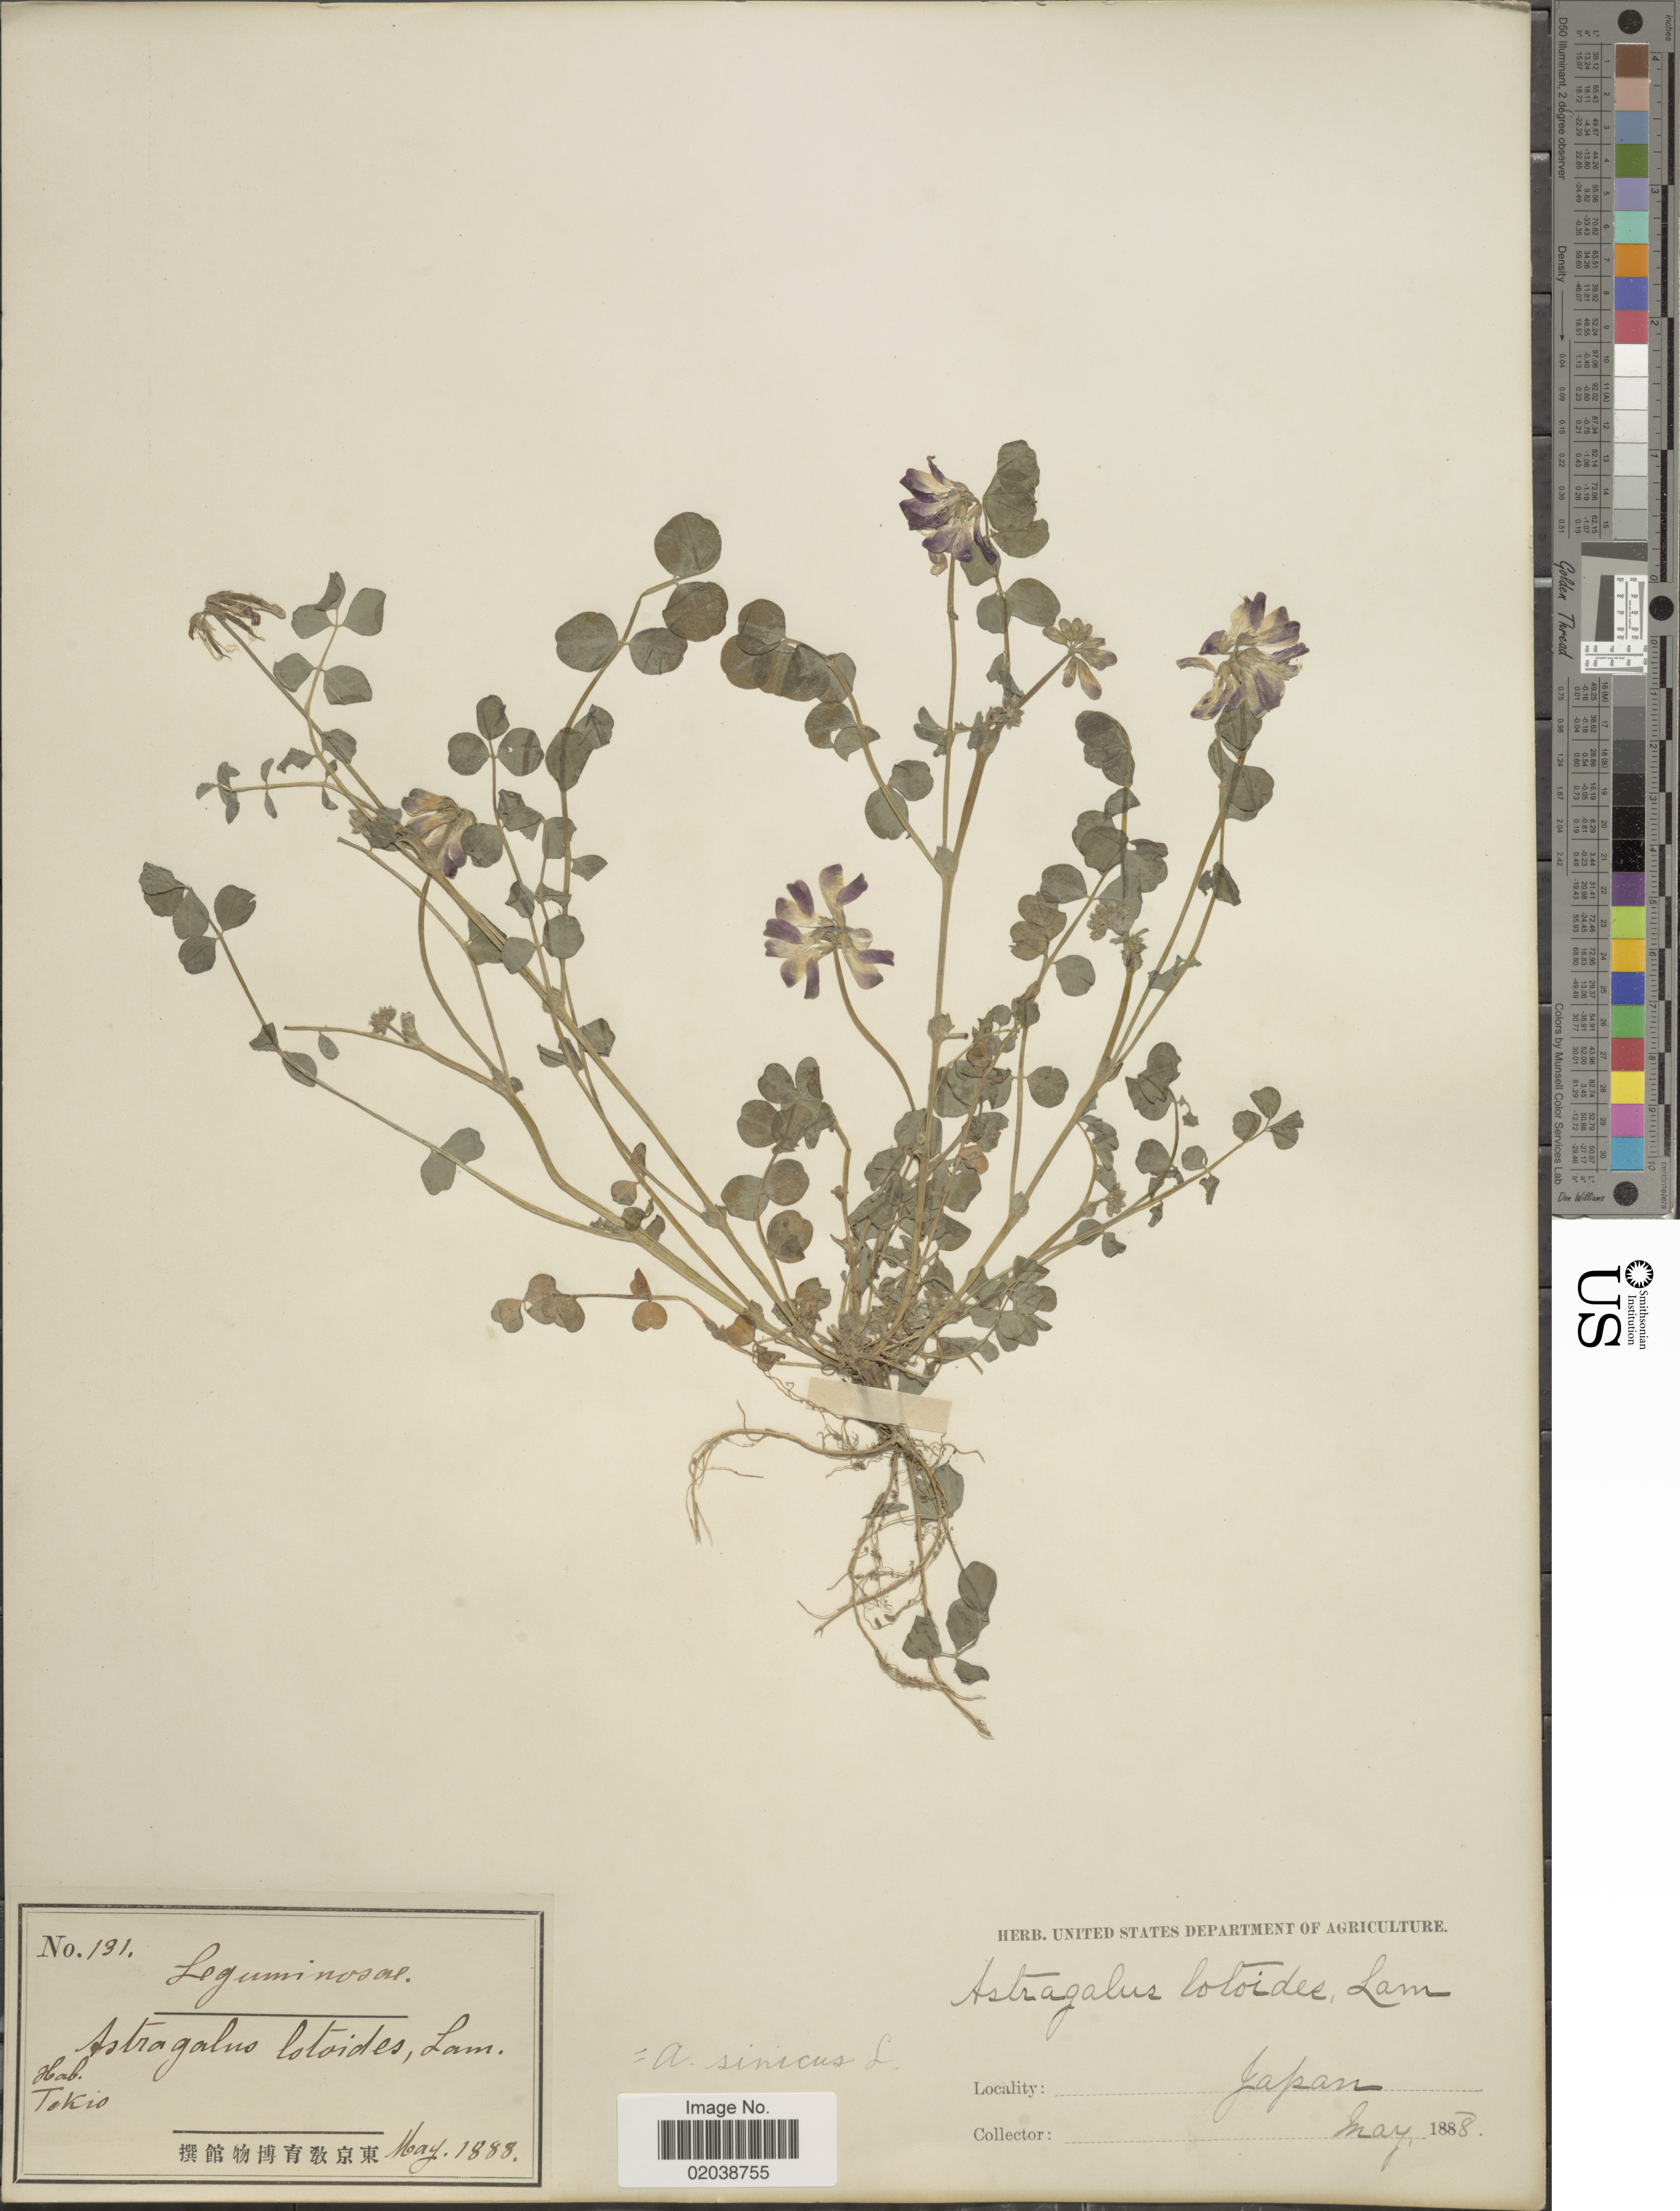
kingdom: Plantae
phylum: Tracheophyta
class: Magnoliopsida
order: Fabales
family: Fabaceae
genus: Astragalus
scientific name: Astragalus sinicus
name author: L.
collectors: Facchini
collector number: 131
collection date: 1888-05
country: Japan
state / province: Tokyo, Federal City of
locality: Tokio